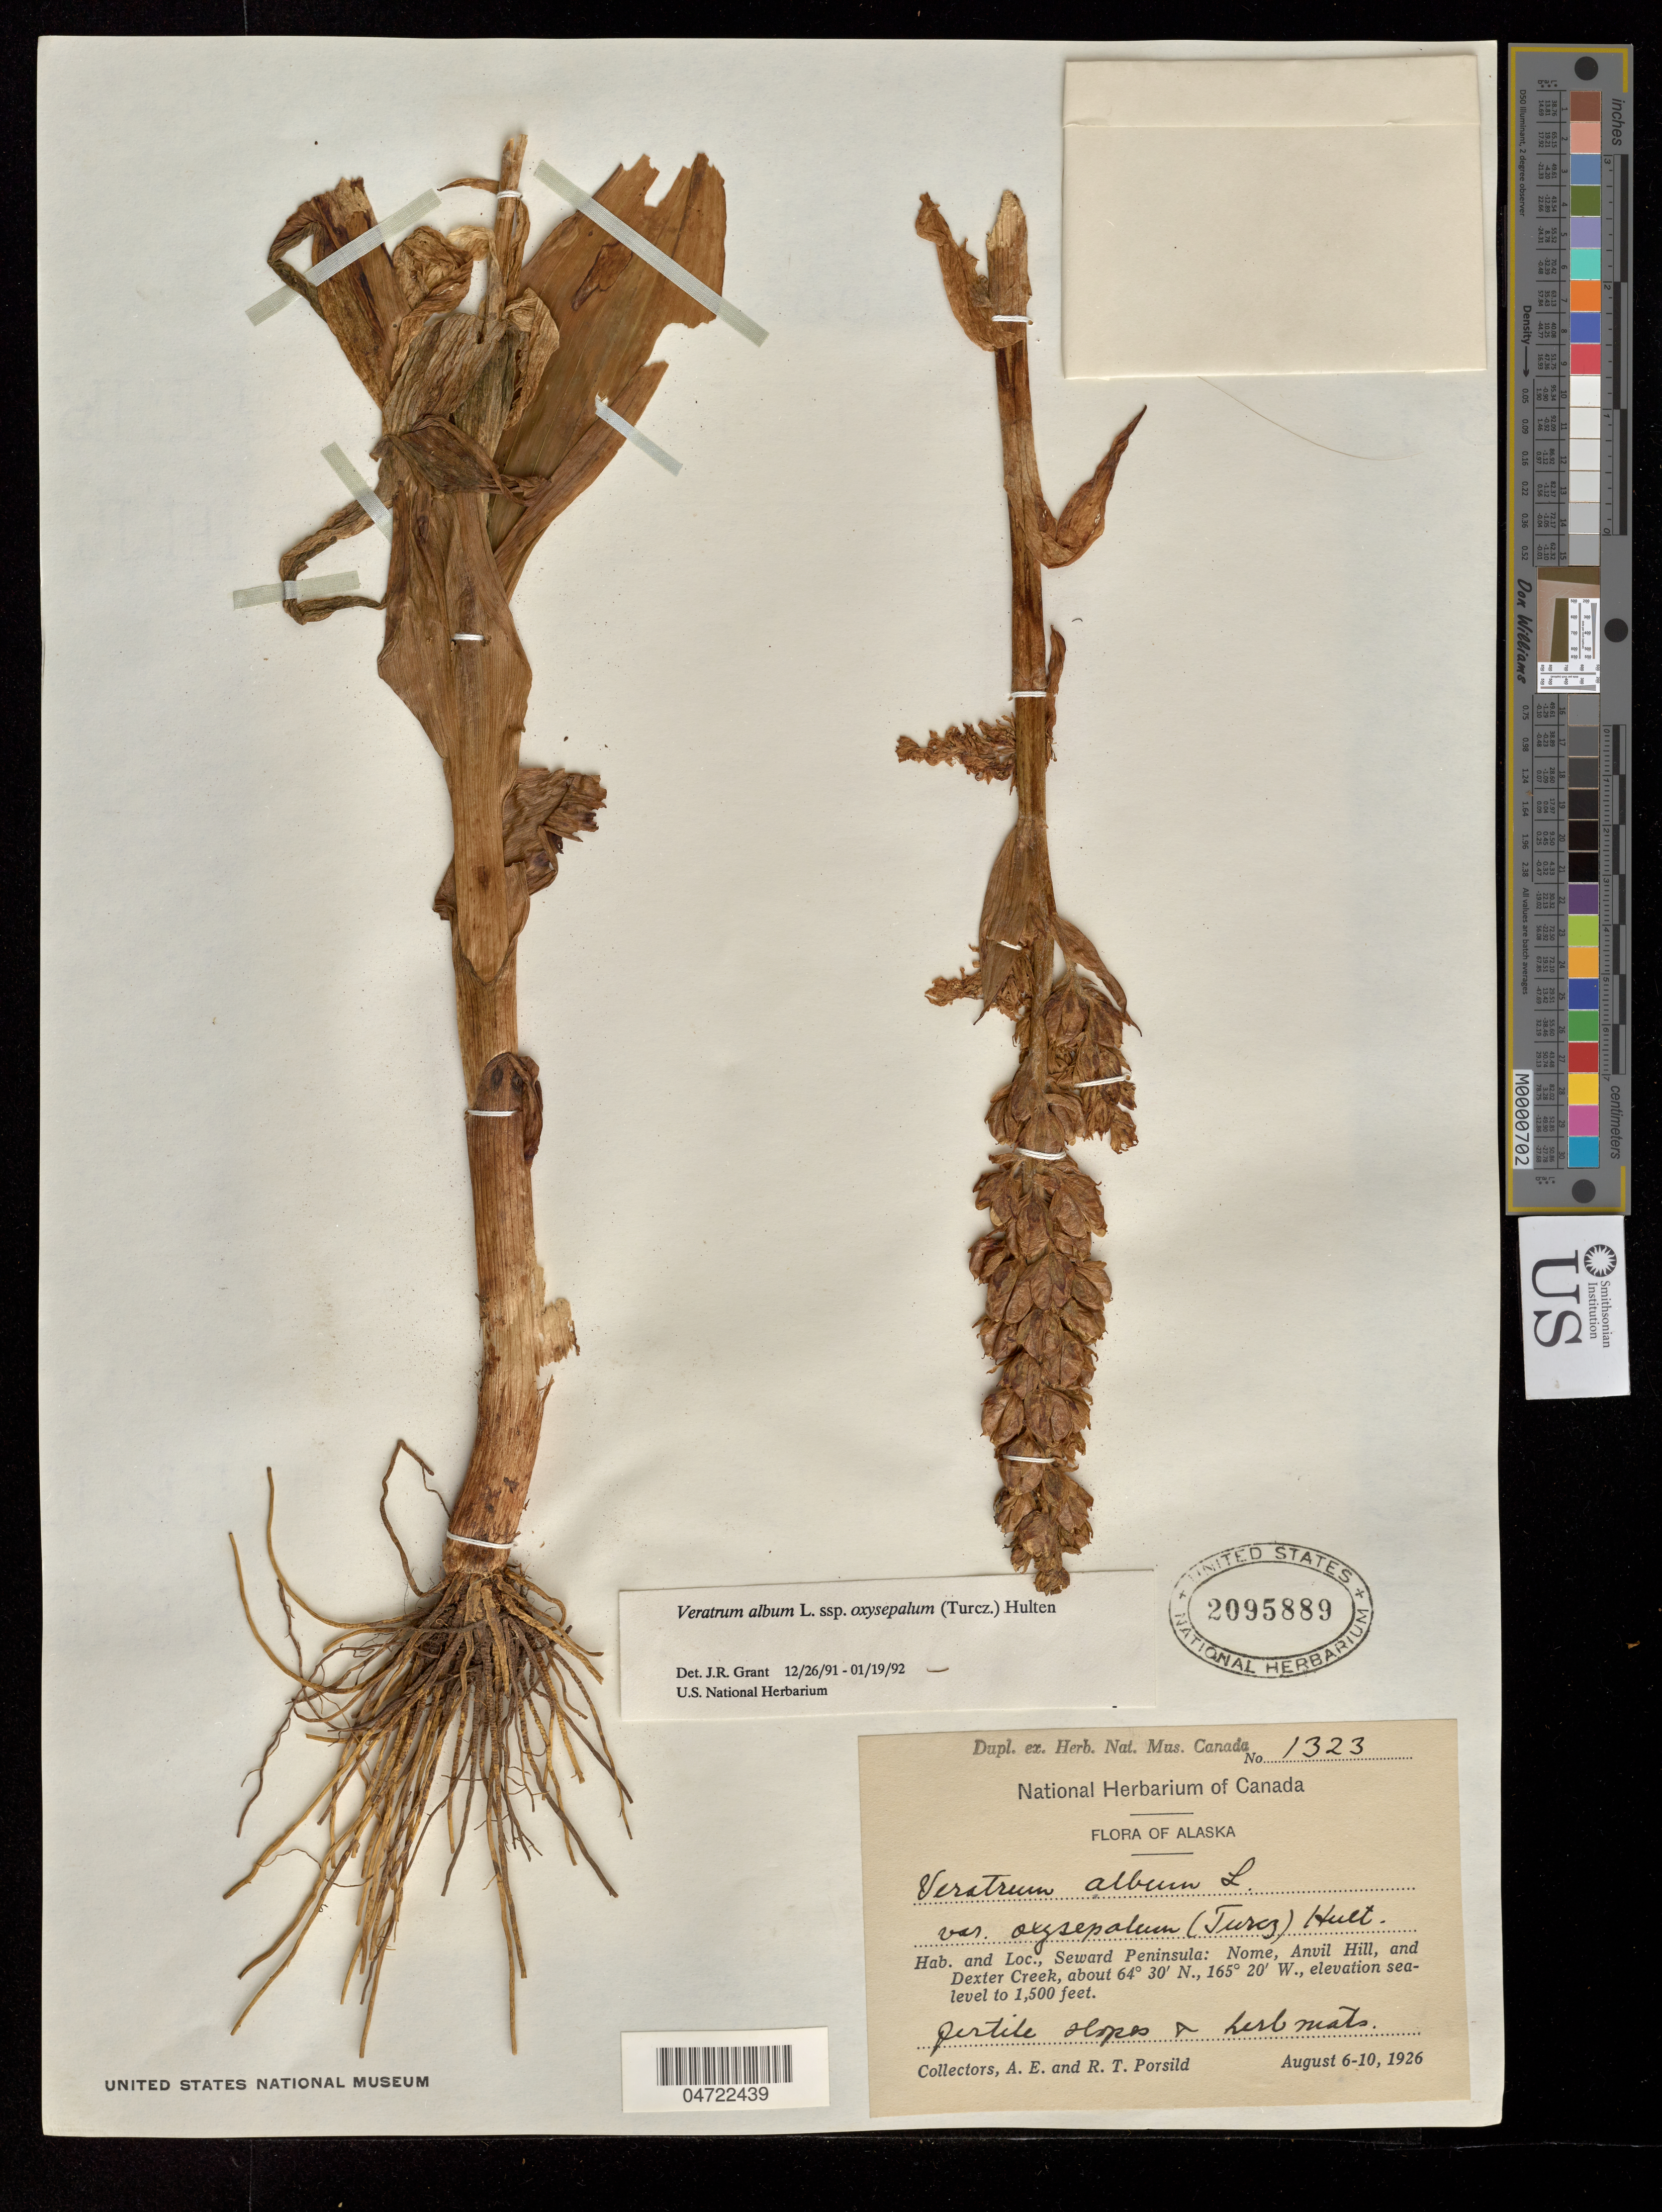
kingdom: Plantae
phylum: Tracheophyta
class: Liliopsida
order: Liliales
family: Melanthiaceae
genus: Veratrum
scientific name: Veratrum album subsp. oxysepalum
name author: (Turcz.) Hultén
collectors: A. E. Porsild & R. T. Porsild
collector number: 1323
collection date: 1926-08-06/1926-08-10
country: United States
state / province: Alaska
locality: Seward Peninsula: Nome, Anvil Hill, and Dexter Creek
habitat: Pertile slopes and herb mats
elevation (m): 457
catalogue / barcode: US 2095889